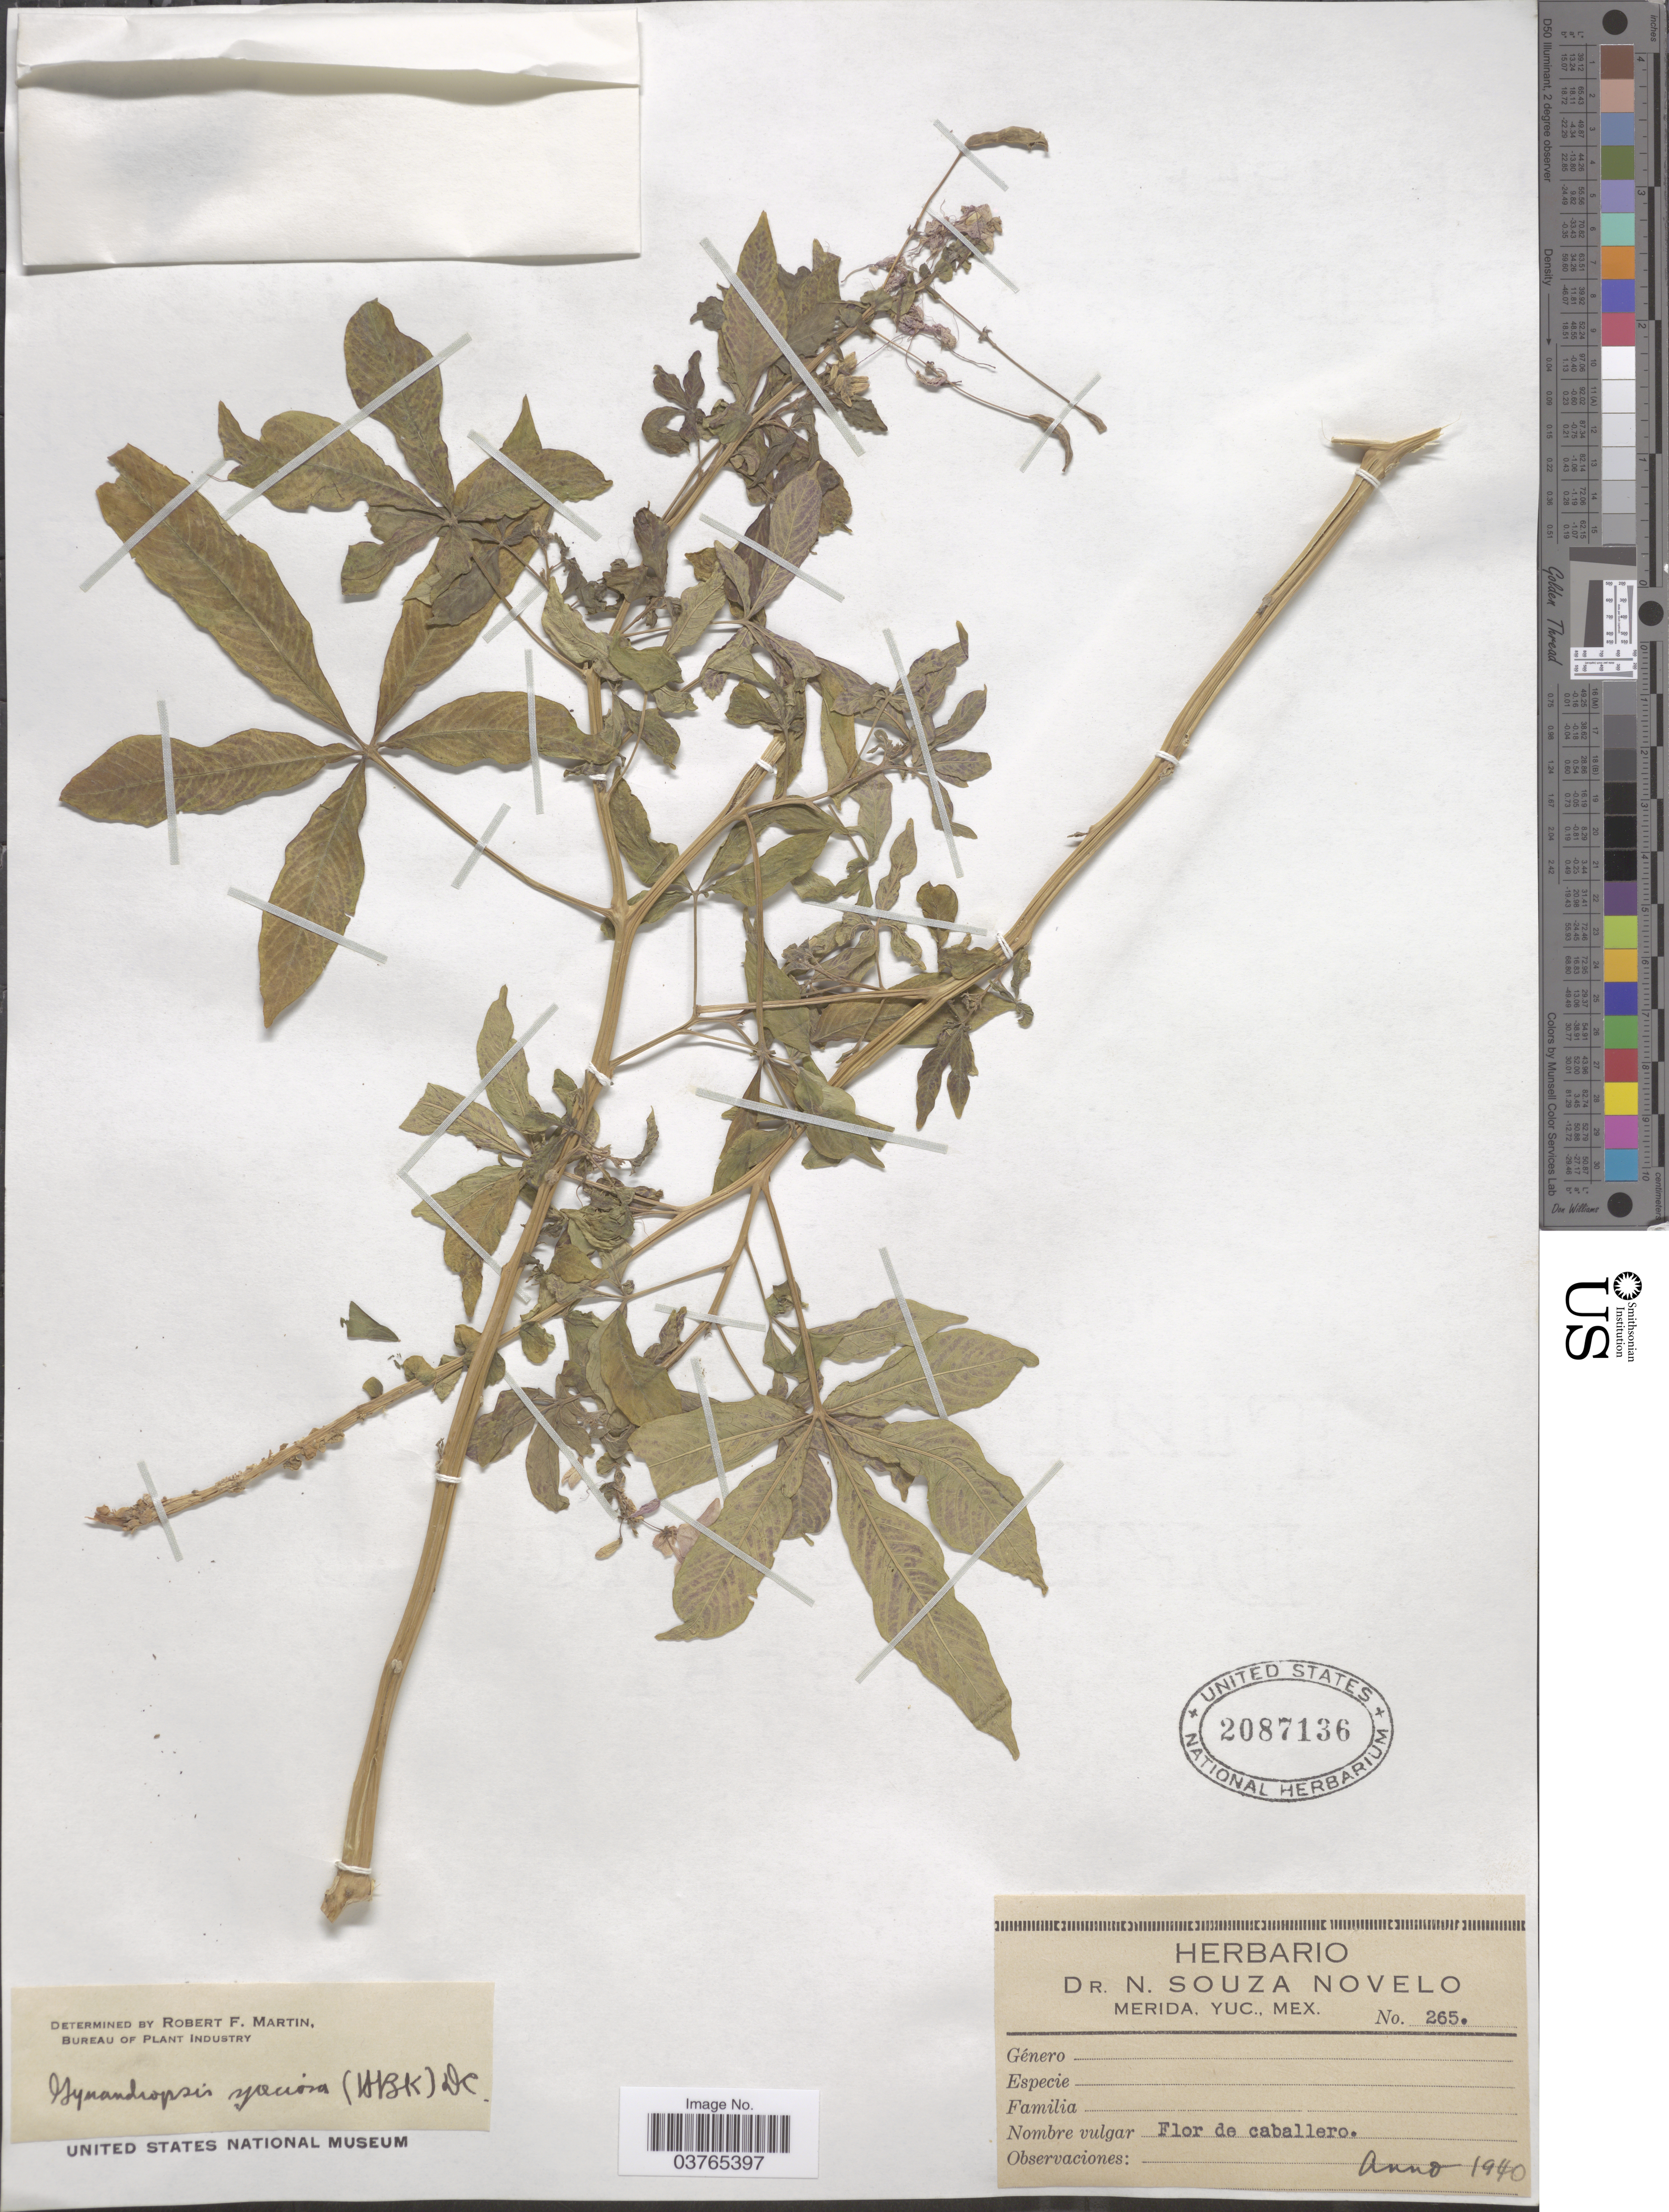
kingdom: Plantae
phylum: Tracheophyta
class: Magnoliopsida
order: Brassicales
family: Cleomaceae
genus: Cleoserrata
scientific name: Cleoserrata speciosa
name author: (Raf.) Iltis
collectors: ex herb. Souza Novelo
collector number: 265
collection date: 1940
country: Mexico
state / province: Yucatán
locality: Merida.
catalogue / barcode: US 2087136